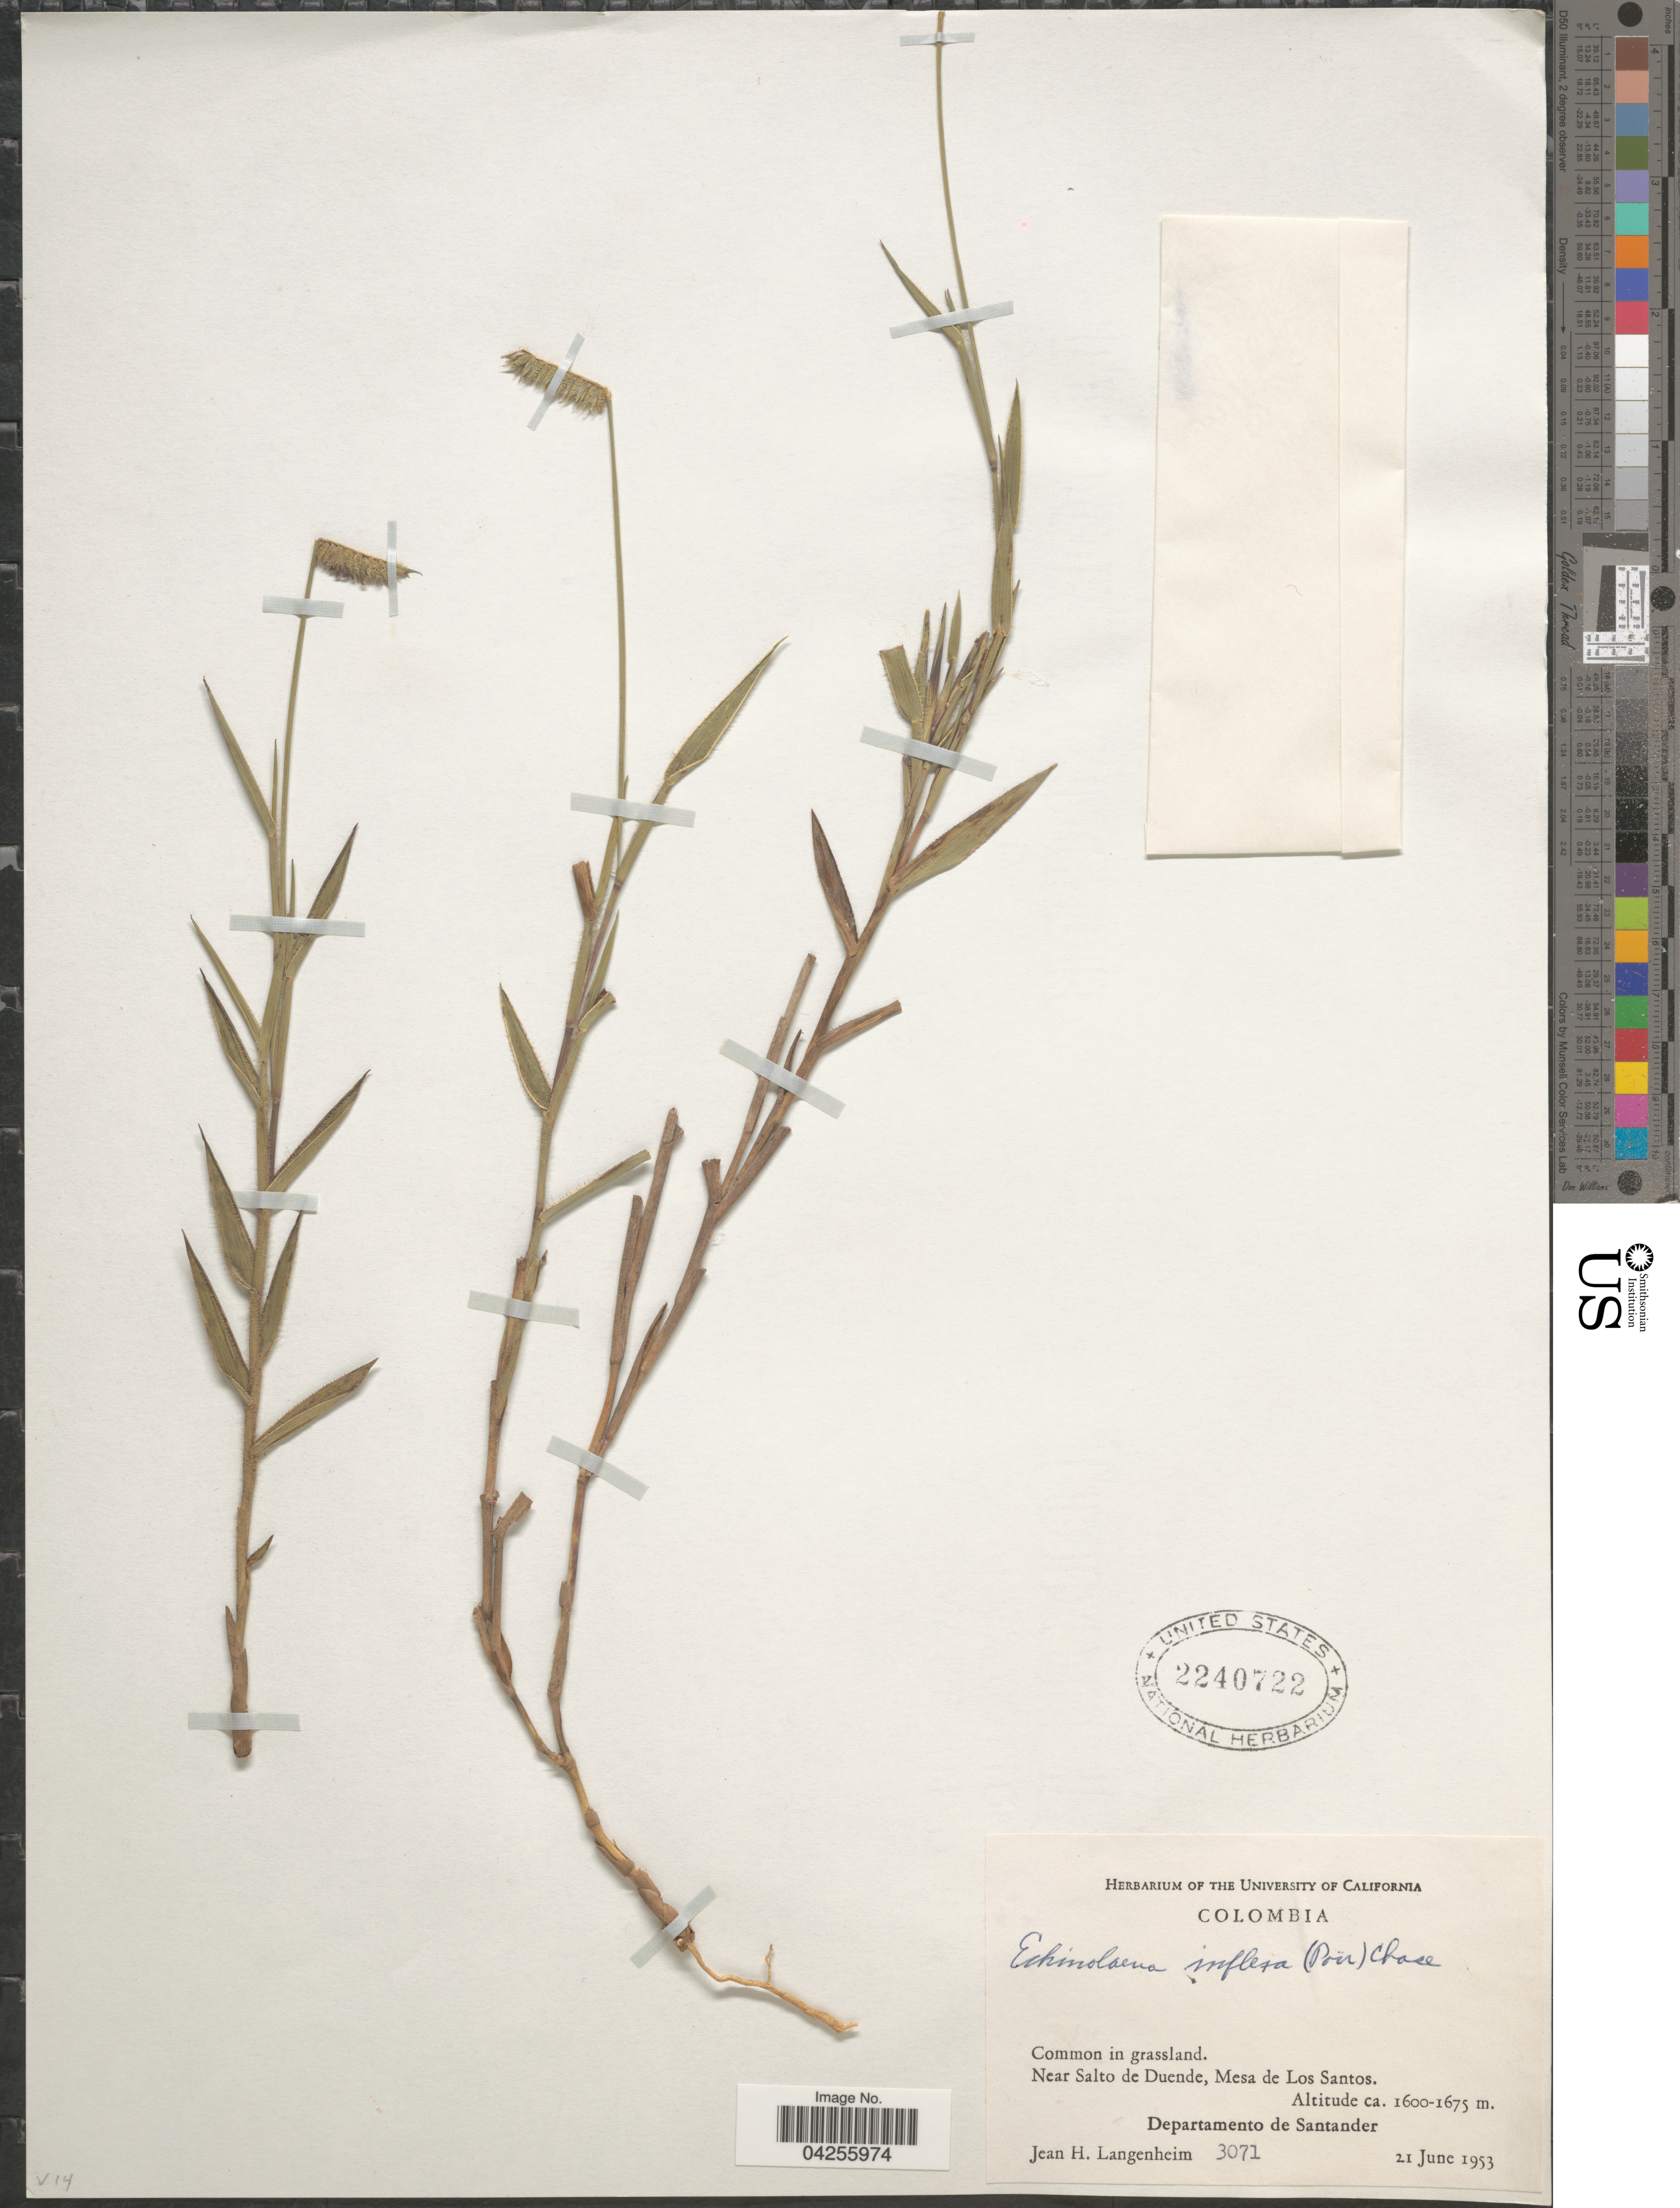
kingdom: Plantae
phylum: Tracheophyta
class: Liliopsida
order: Poales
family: Poaceae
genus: Echinolaena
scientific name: Echinolaena inflexa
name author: (Poir.) Chase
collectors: J. H. Langenheim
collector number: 3071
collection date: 1953-06-21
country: Colombia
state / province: Santander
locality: Near Salto de Duende, Mesa de Los Santos. Departamento de Santander.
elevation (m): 1600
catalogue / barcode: US 2240722